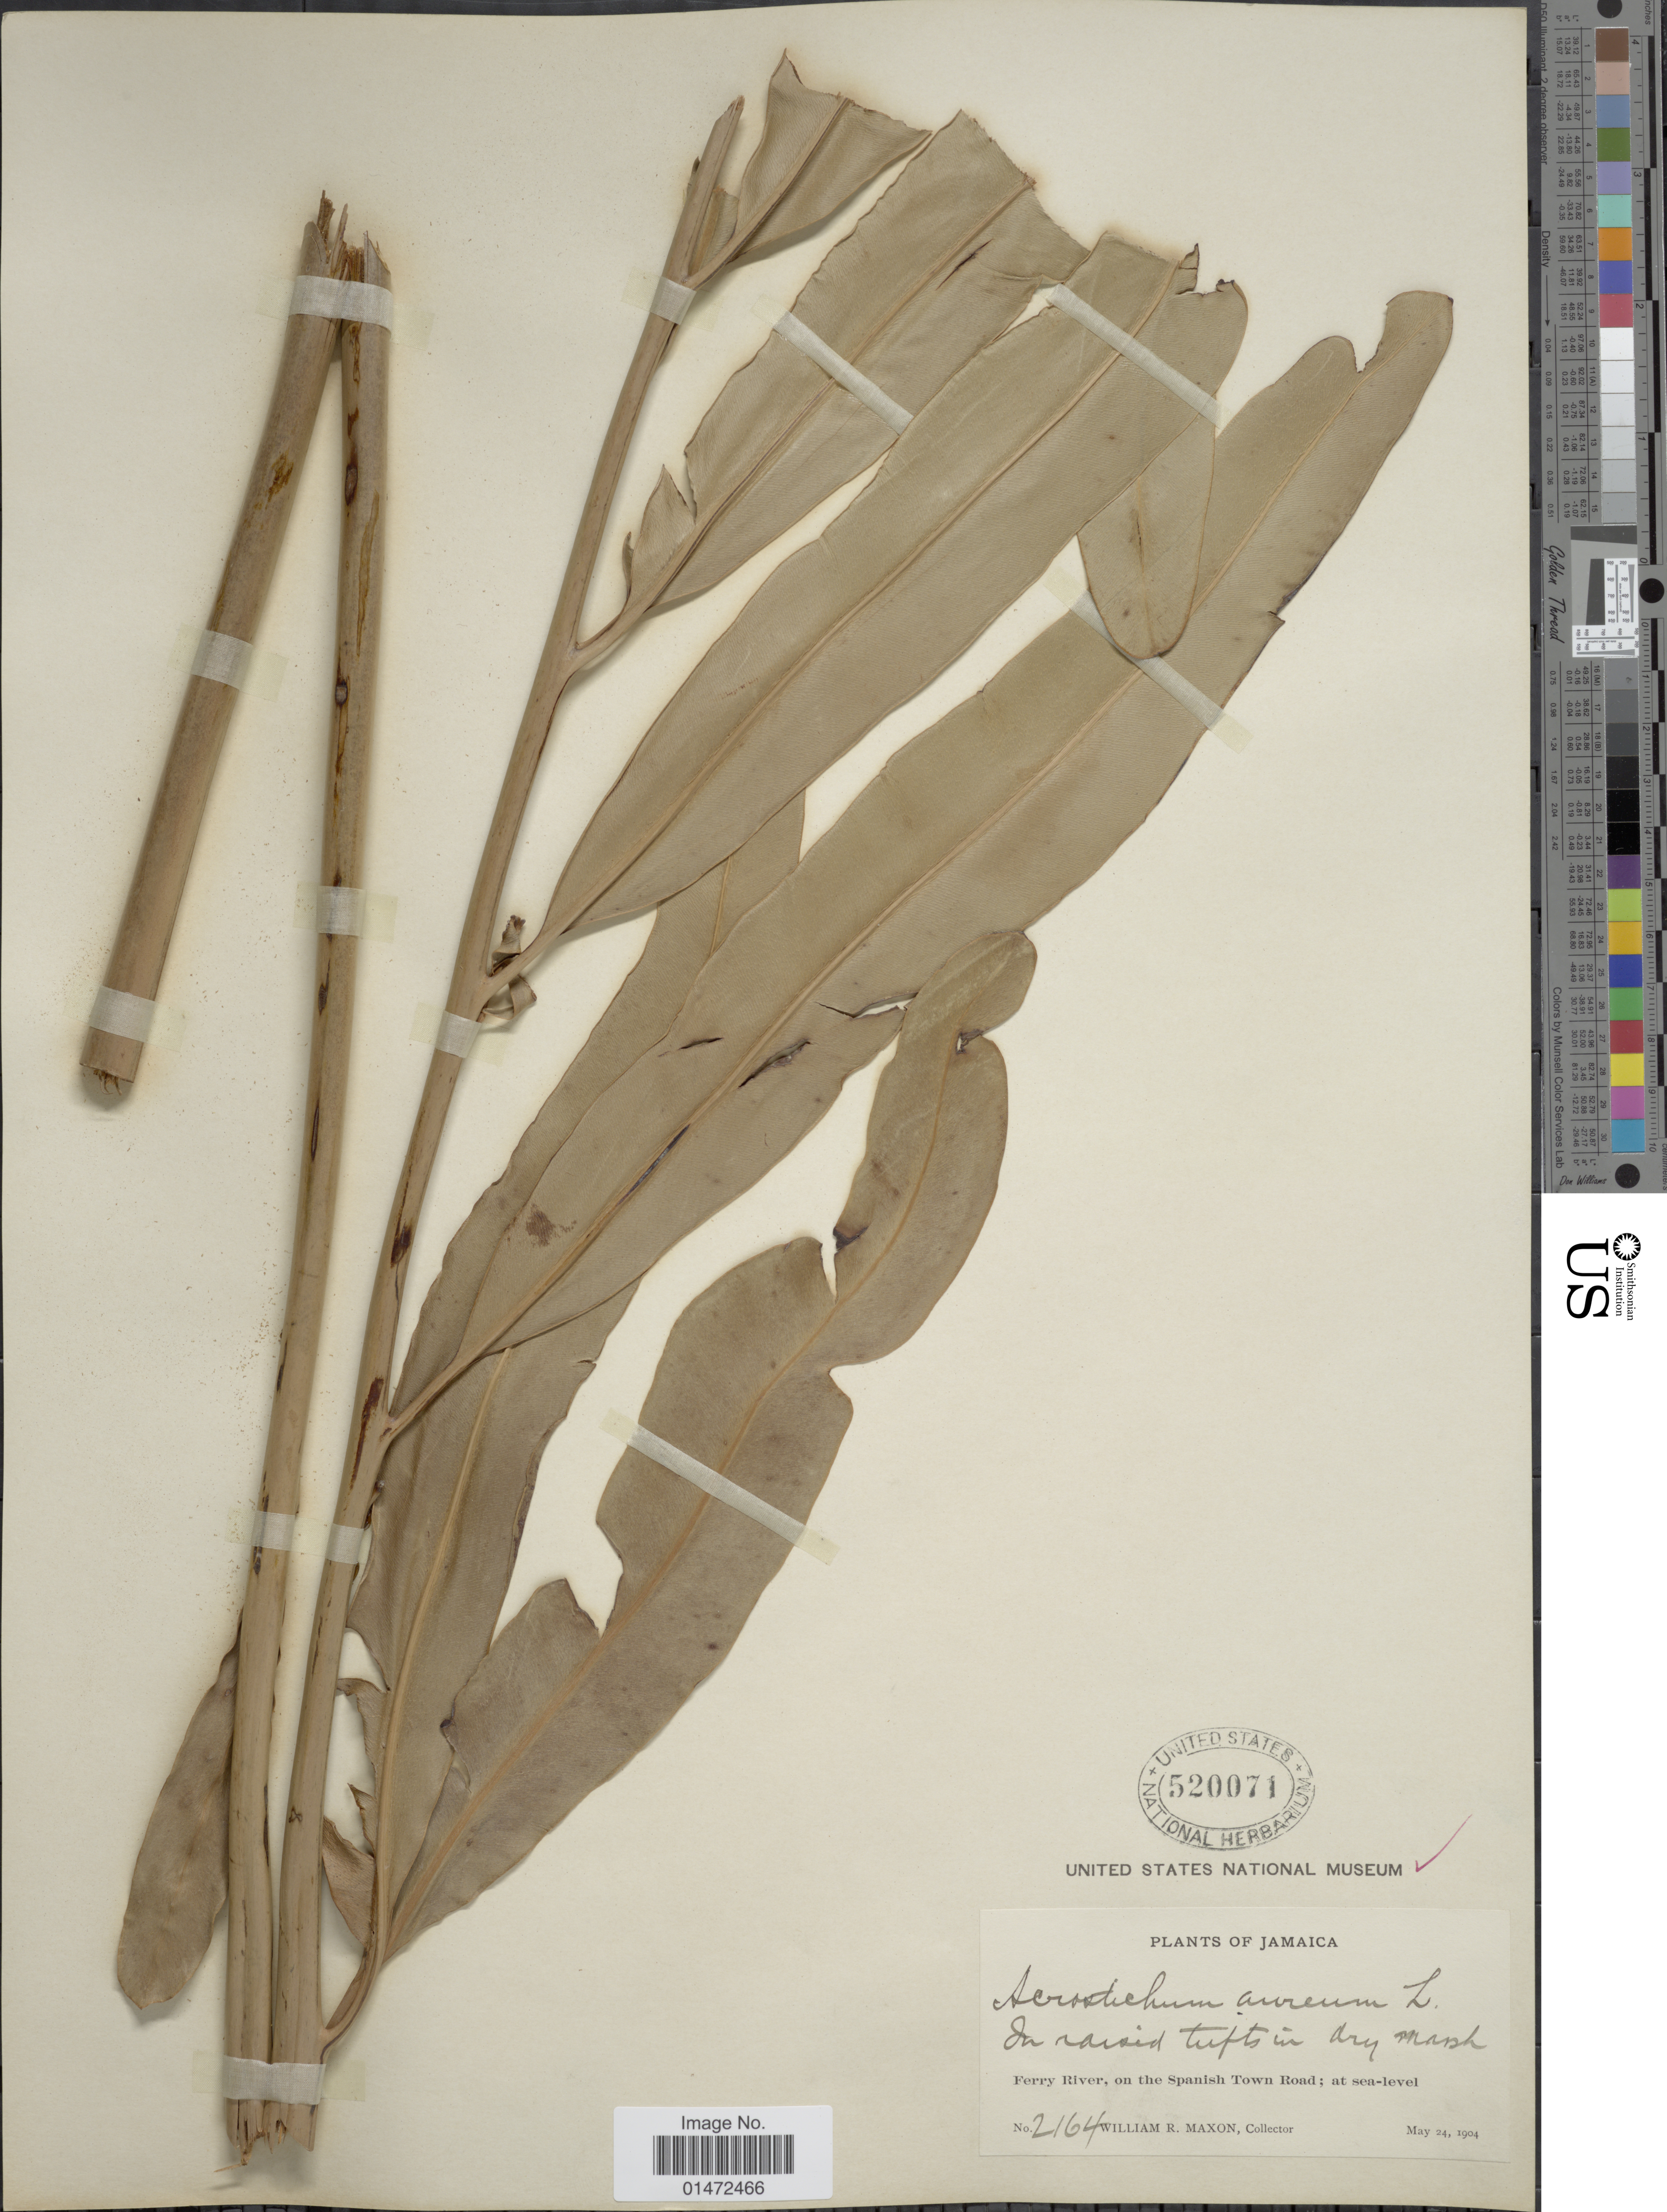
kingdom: Plantae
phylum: Tracheophyta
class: Polypodiopsida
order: Polypodiales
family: Pteridaceae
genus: Acrostichum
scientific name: Acrostichum aureum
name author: L.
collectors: W. R. Maxon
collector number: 2164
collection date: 1904-05-24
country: Jamaica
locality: Ferry River, on the Spanish Town Road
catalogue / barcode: US 520071